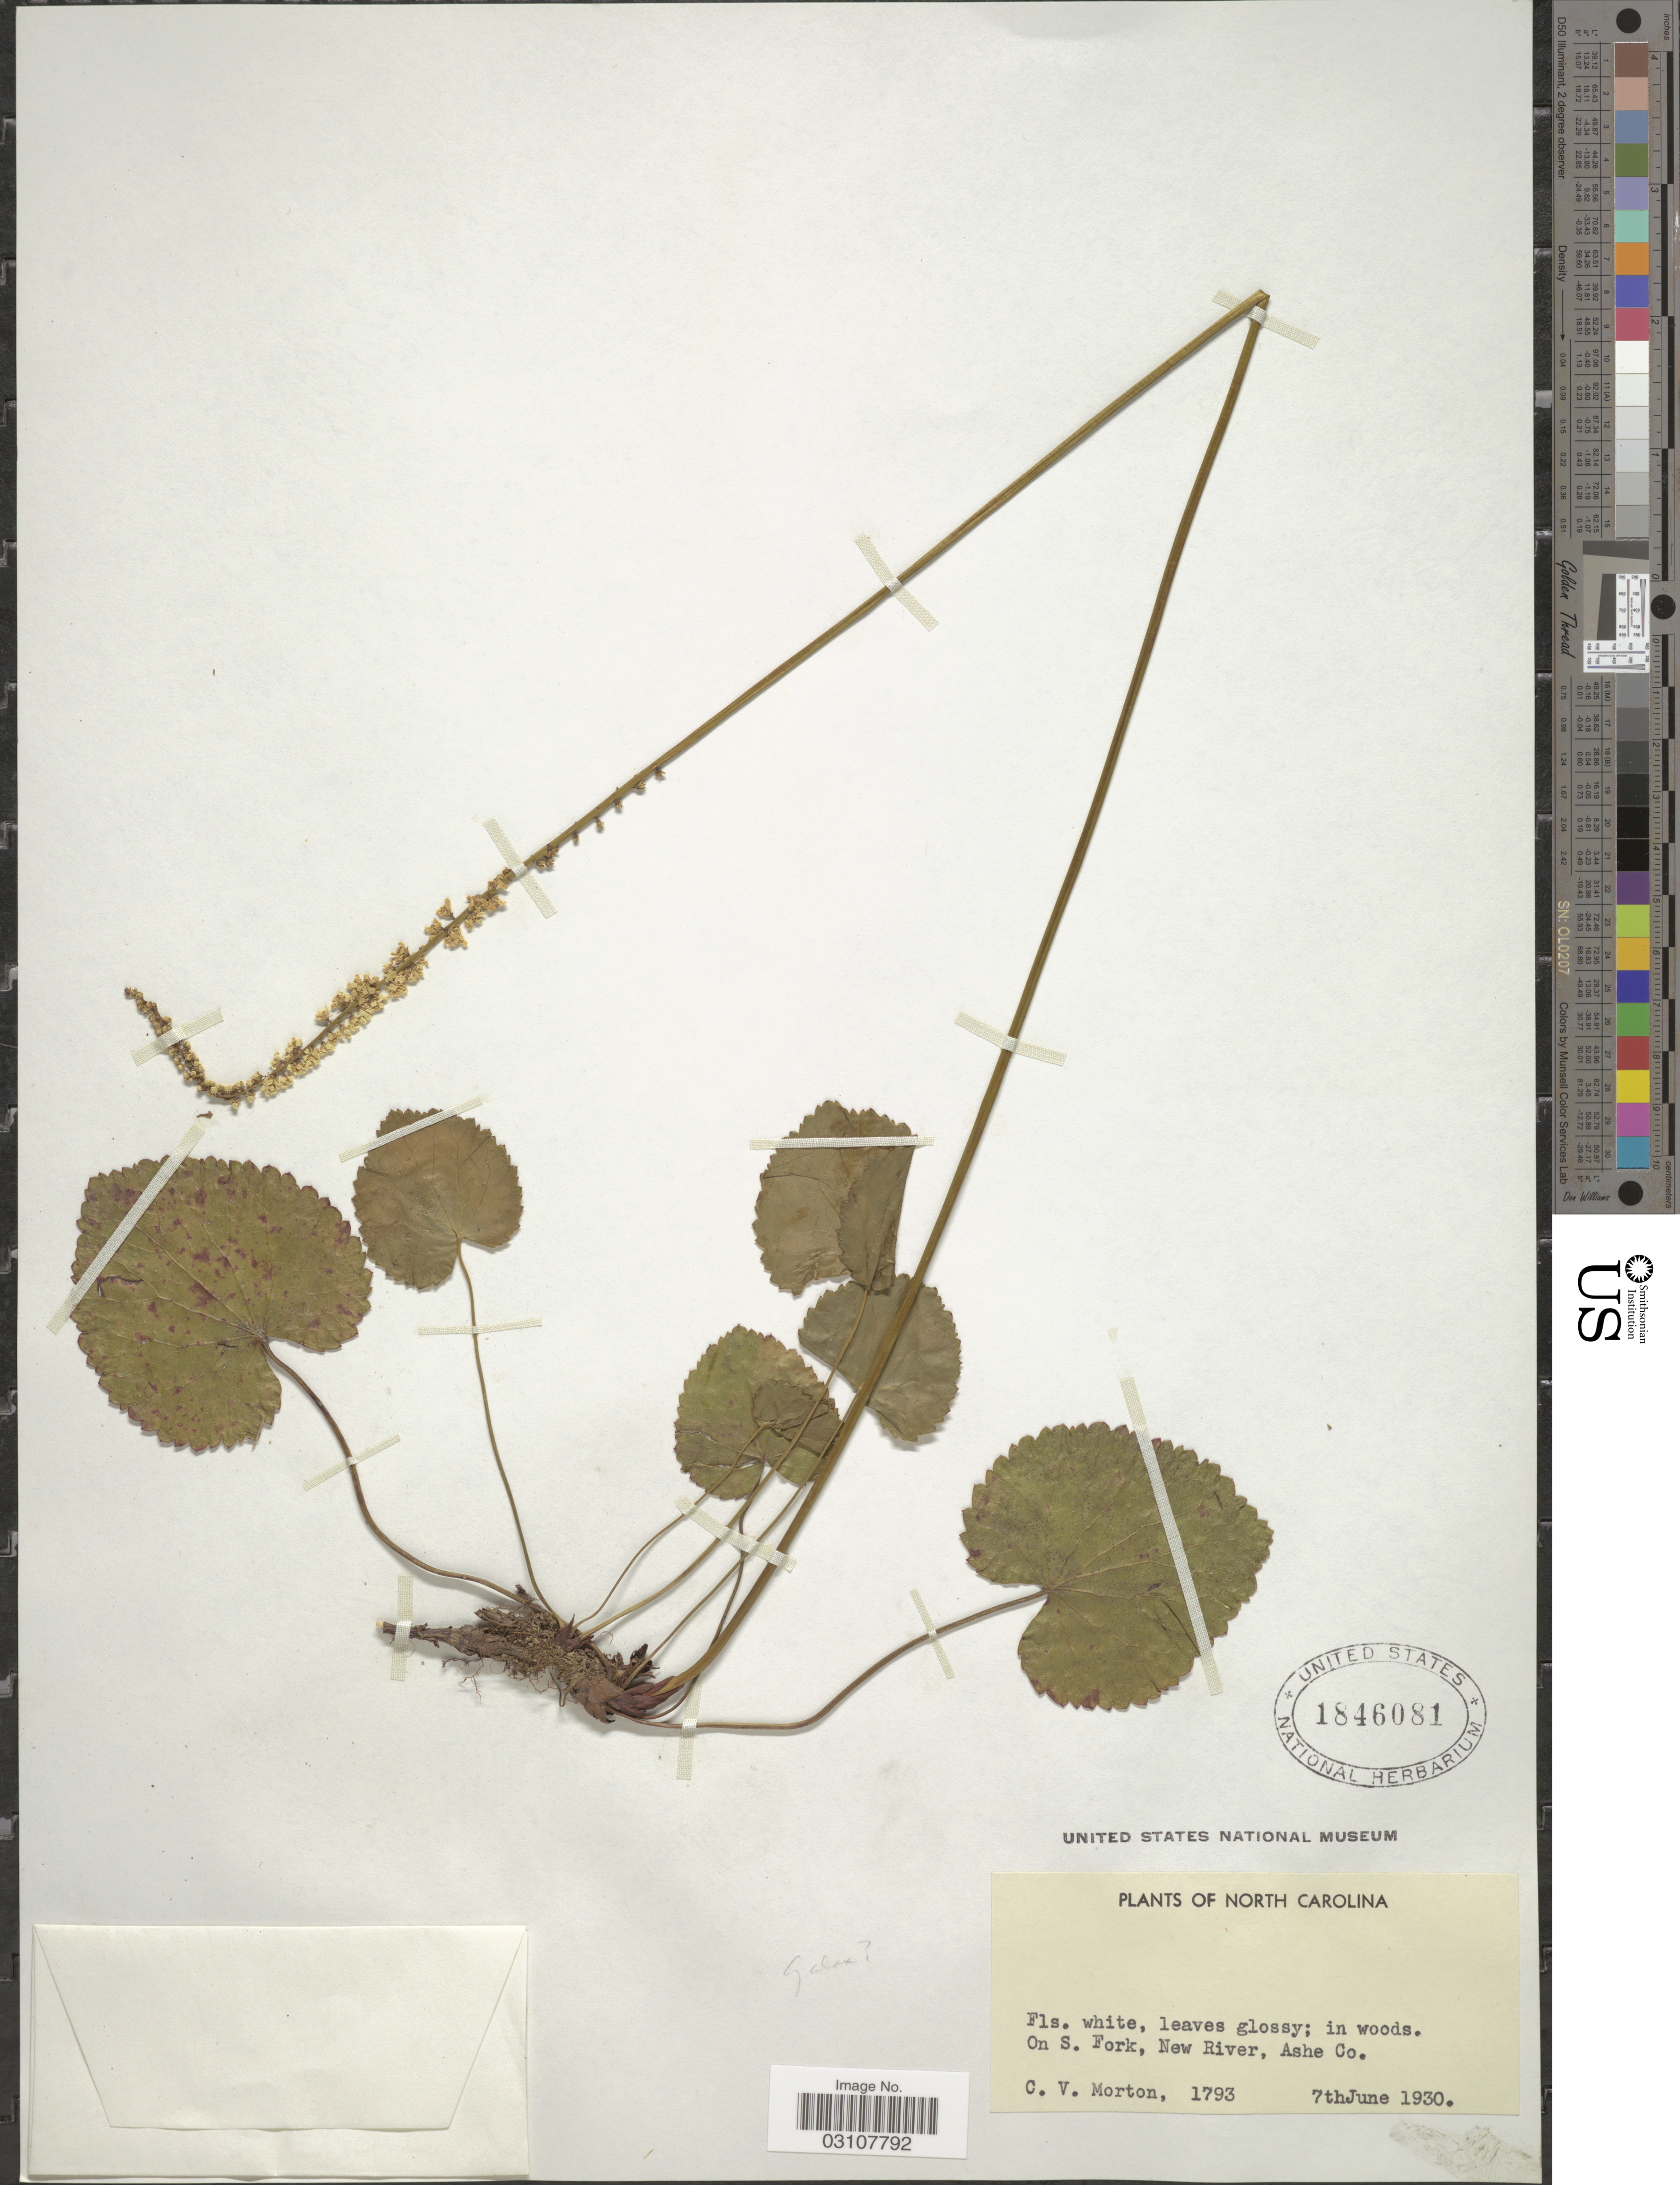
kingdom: Plantae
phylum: Tracheophyta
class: Magnoliopsida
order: Ericales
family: Diapensiaceae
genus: Galax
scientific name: Galax urceolata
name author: (Poir.) Brummitt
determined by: Gaynor, Michelle L., (FLAS), University of Florida (UNITED STATES)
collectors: C. V. Morton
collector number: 1793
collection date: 1930-06-07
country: United States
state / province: North Carolina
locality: On S. Fork, New River, Ashe Co.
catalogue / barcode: US 1846081